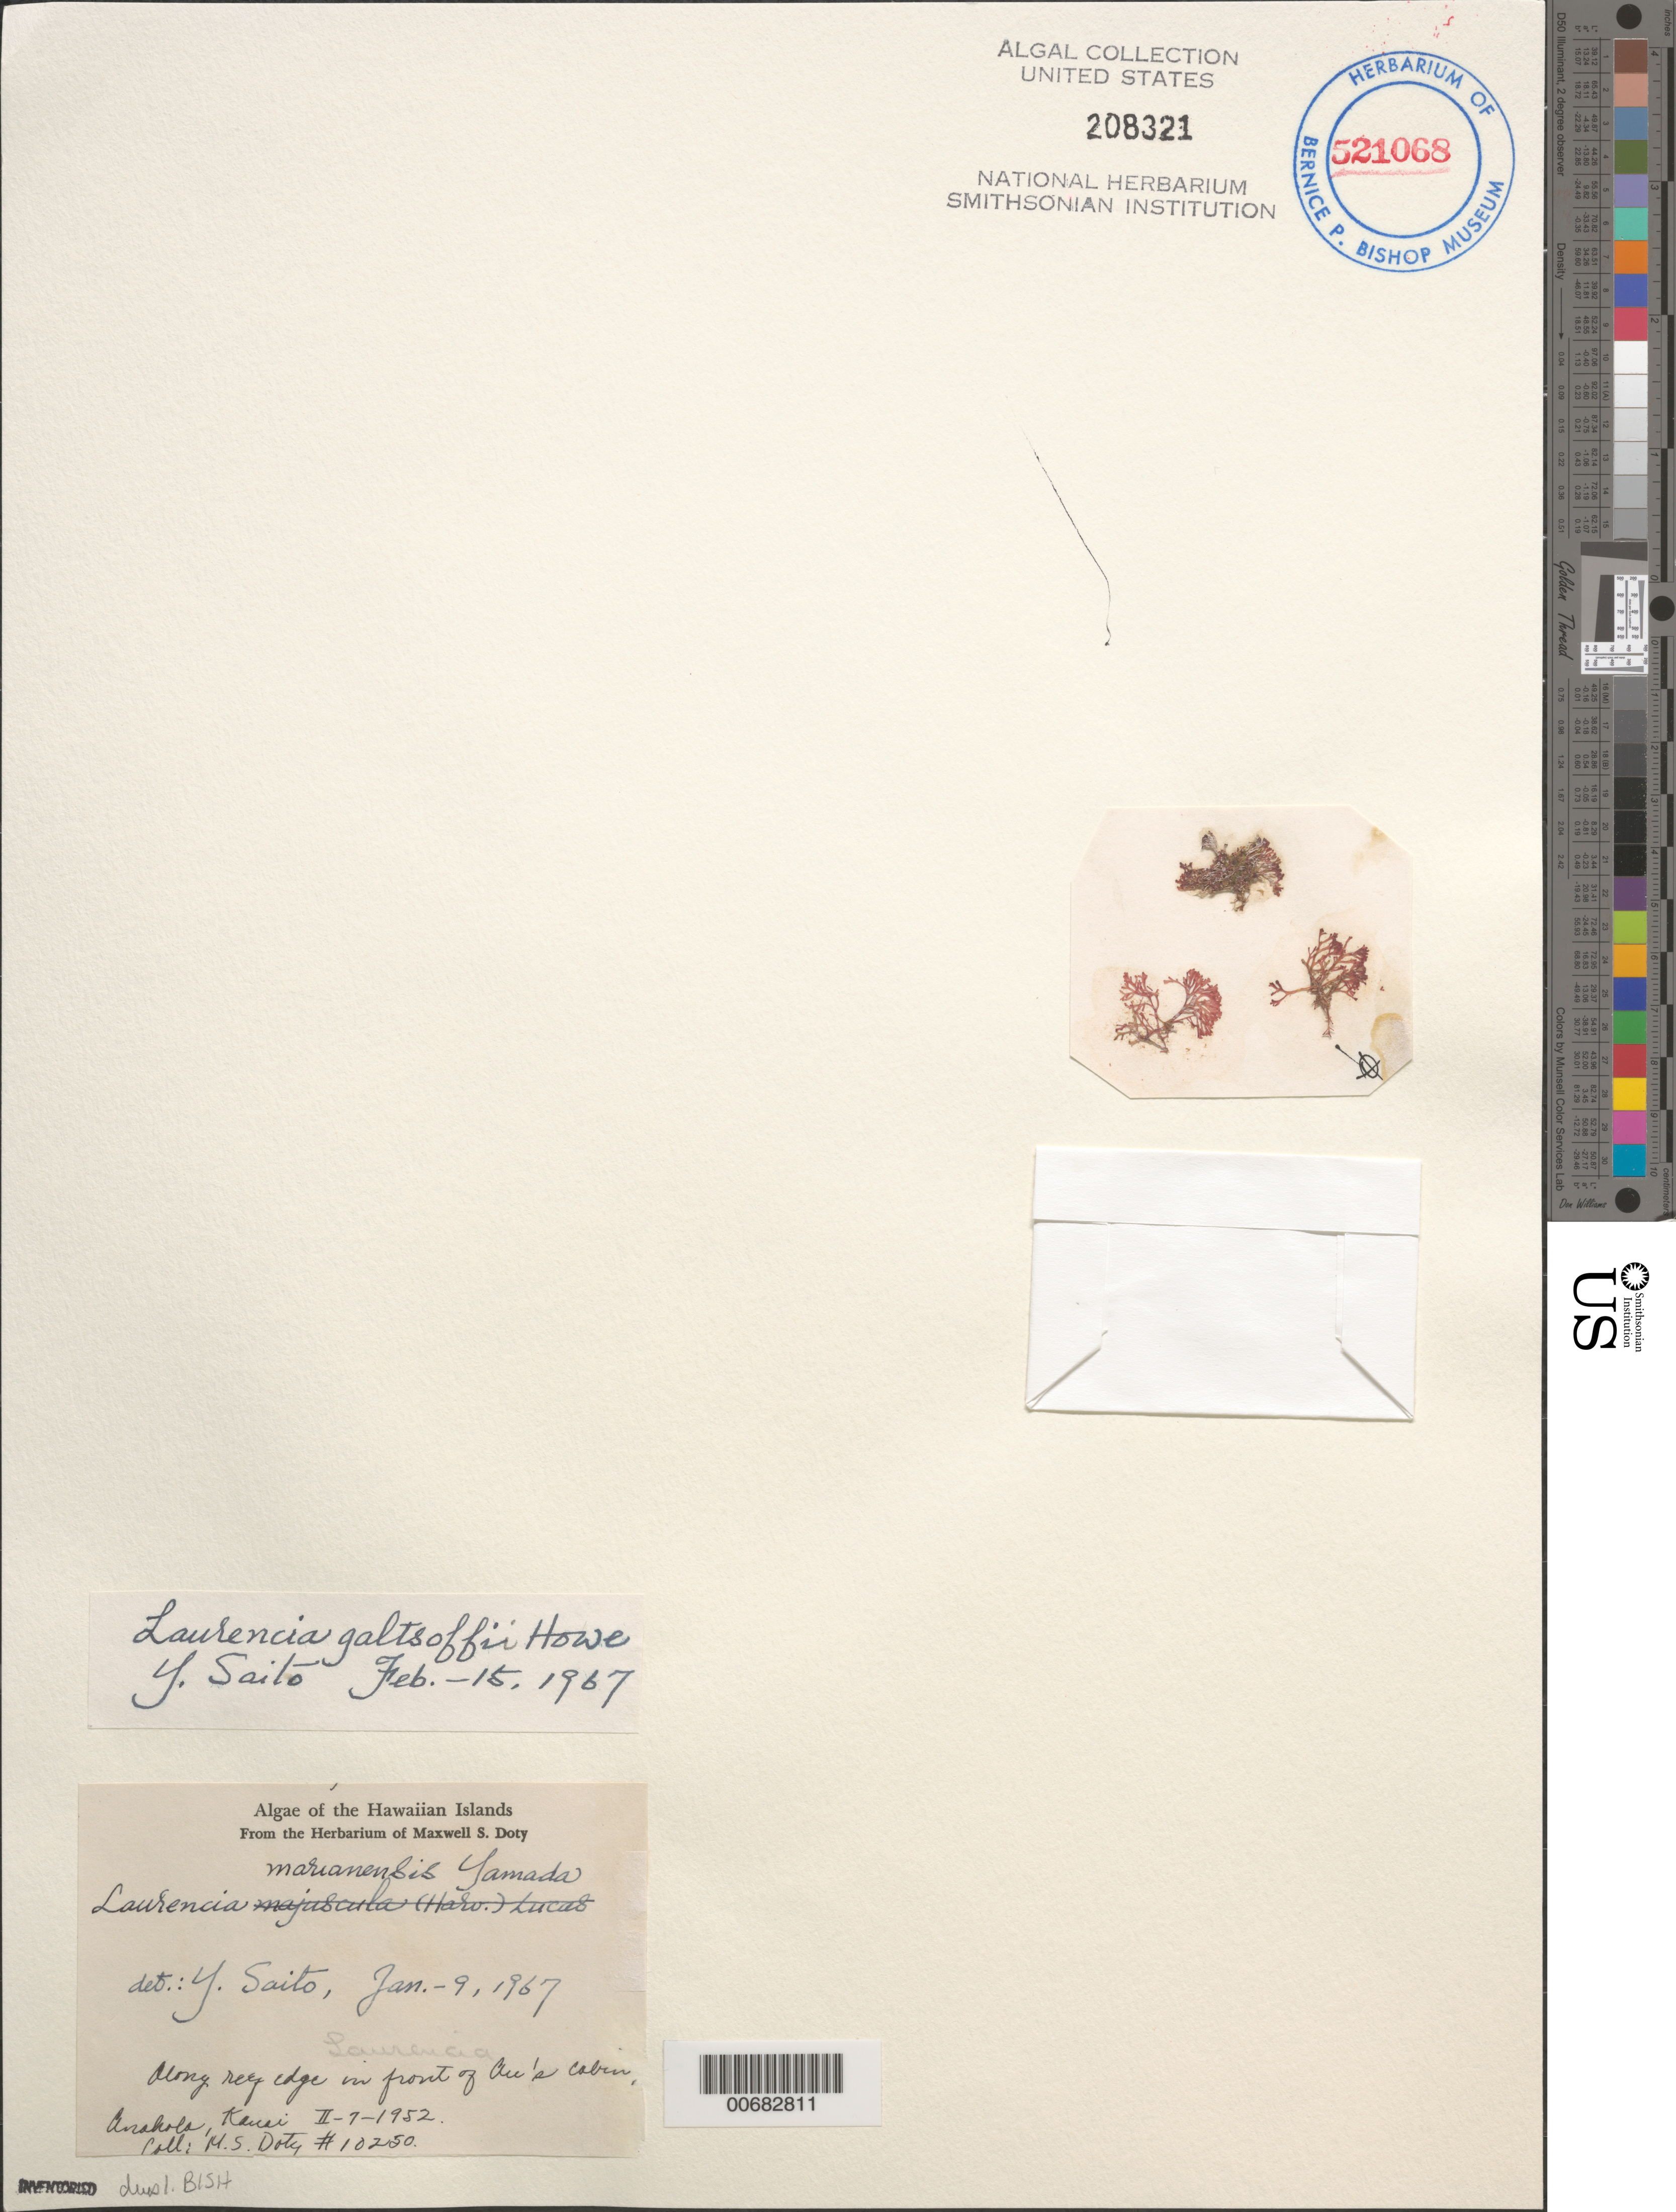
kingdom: Plantae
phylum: Rhodophyta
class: Florideophyceae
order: Ceramiales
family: Rhodomelaceae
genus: Laurencia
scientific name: Laurencia galtsoffii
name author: M. Howe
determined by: Saito, Y.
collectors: M. S. Doty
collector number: MSD 10250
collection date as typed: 07 Feb 1952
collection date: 1952-02-07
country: United States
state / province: Hawaii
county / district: Kauai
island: Kaua'i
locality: Anahola, reef edge in front of Au's cabin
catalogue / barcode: US 208321